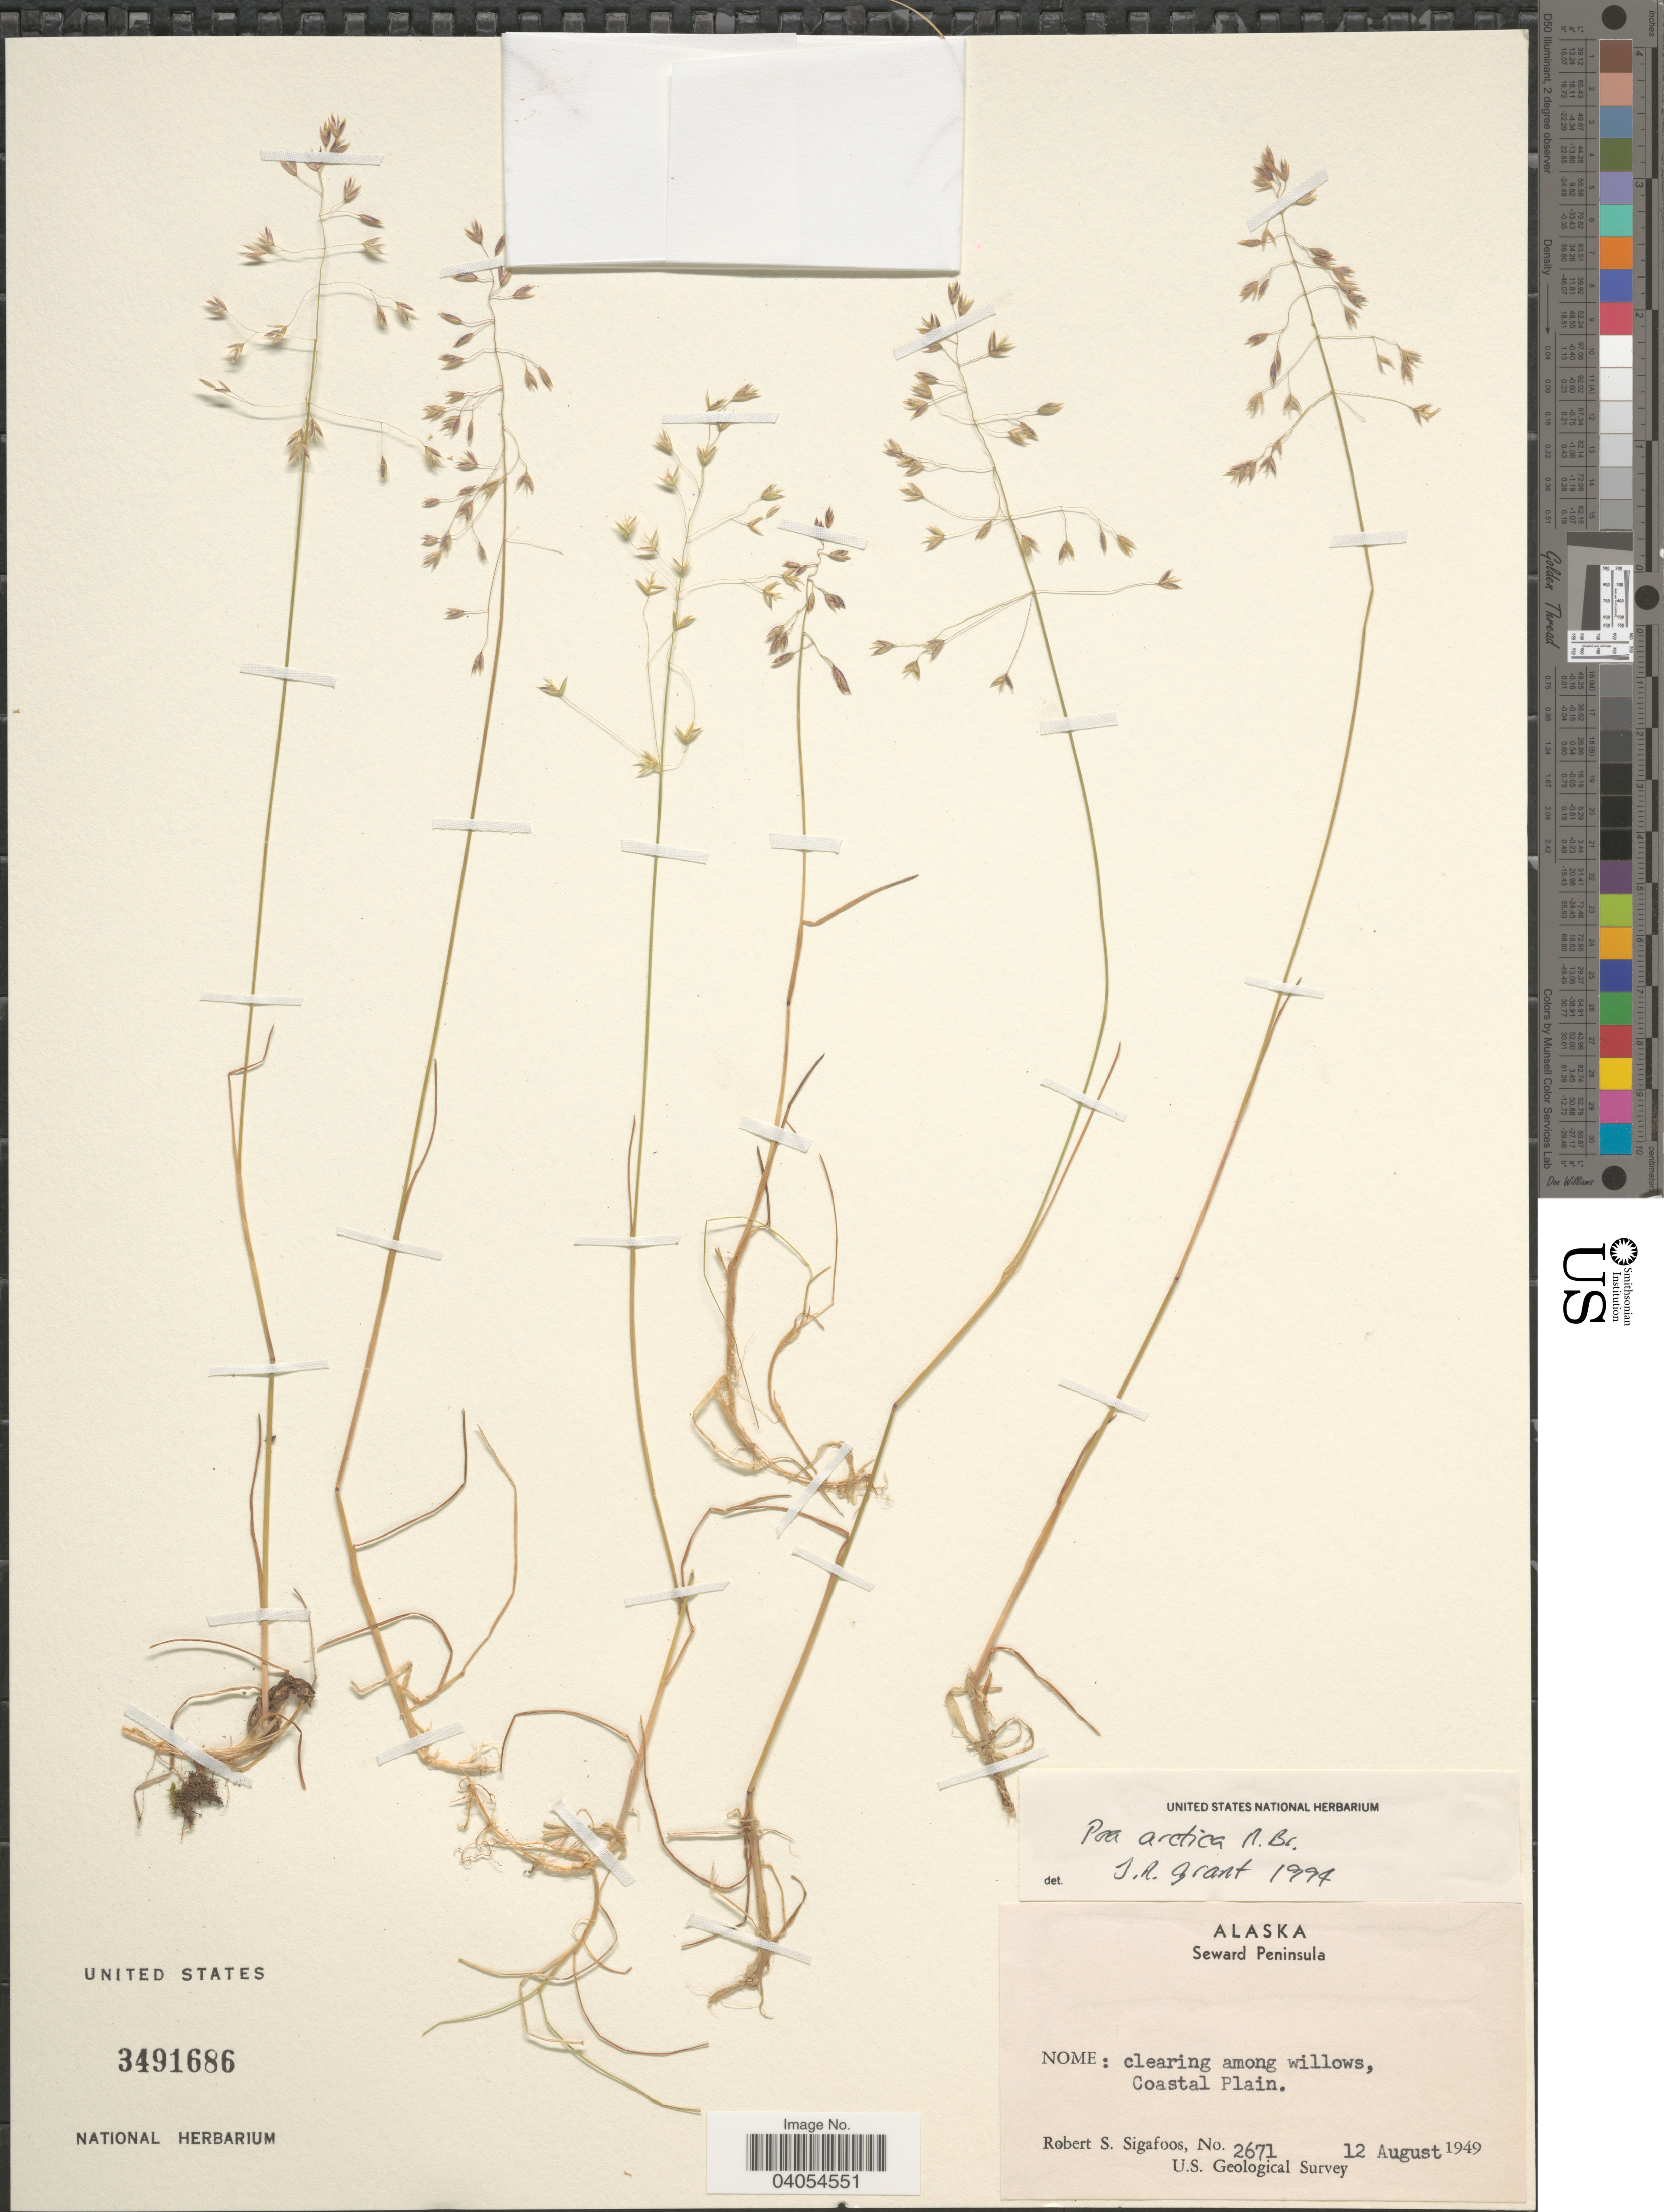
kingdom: Plantae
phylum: Tracheophyta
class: Liliopsida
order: Poales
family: Poaceae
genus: Poa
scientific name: Poa arctica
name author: R. Br.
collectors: R. Sigafoos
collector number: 2671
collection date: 1949-08-12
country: United States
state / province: Alaska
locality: Seward Peninsula. Nome: clearing among willows, Coastal Plain.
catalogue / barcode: US 3491686